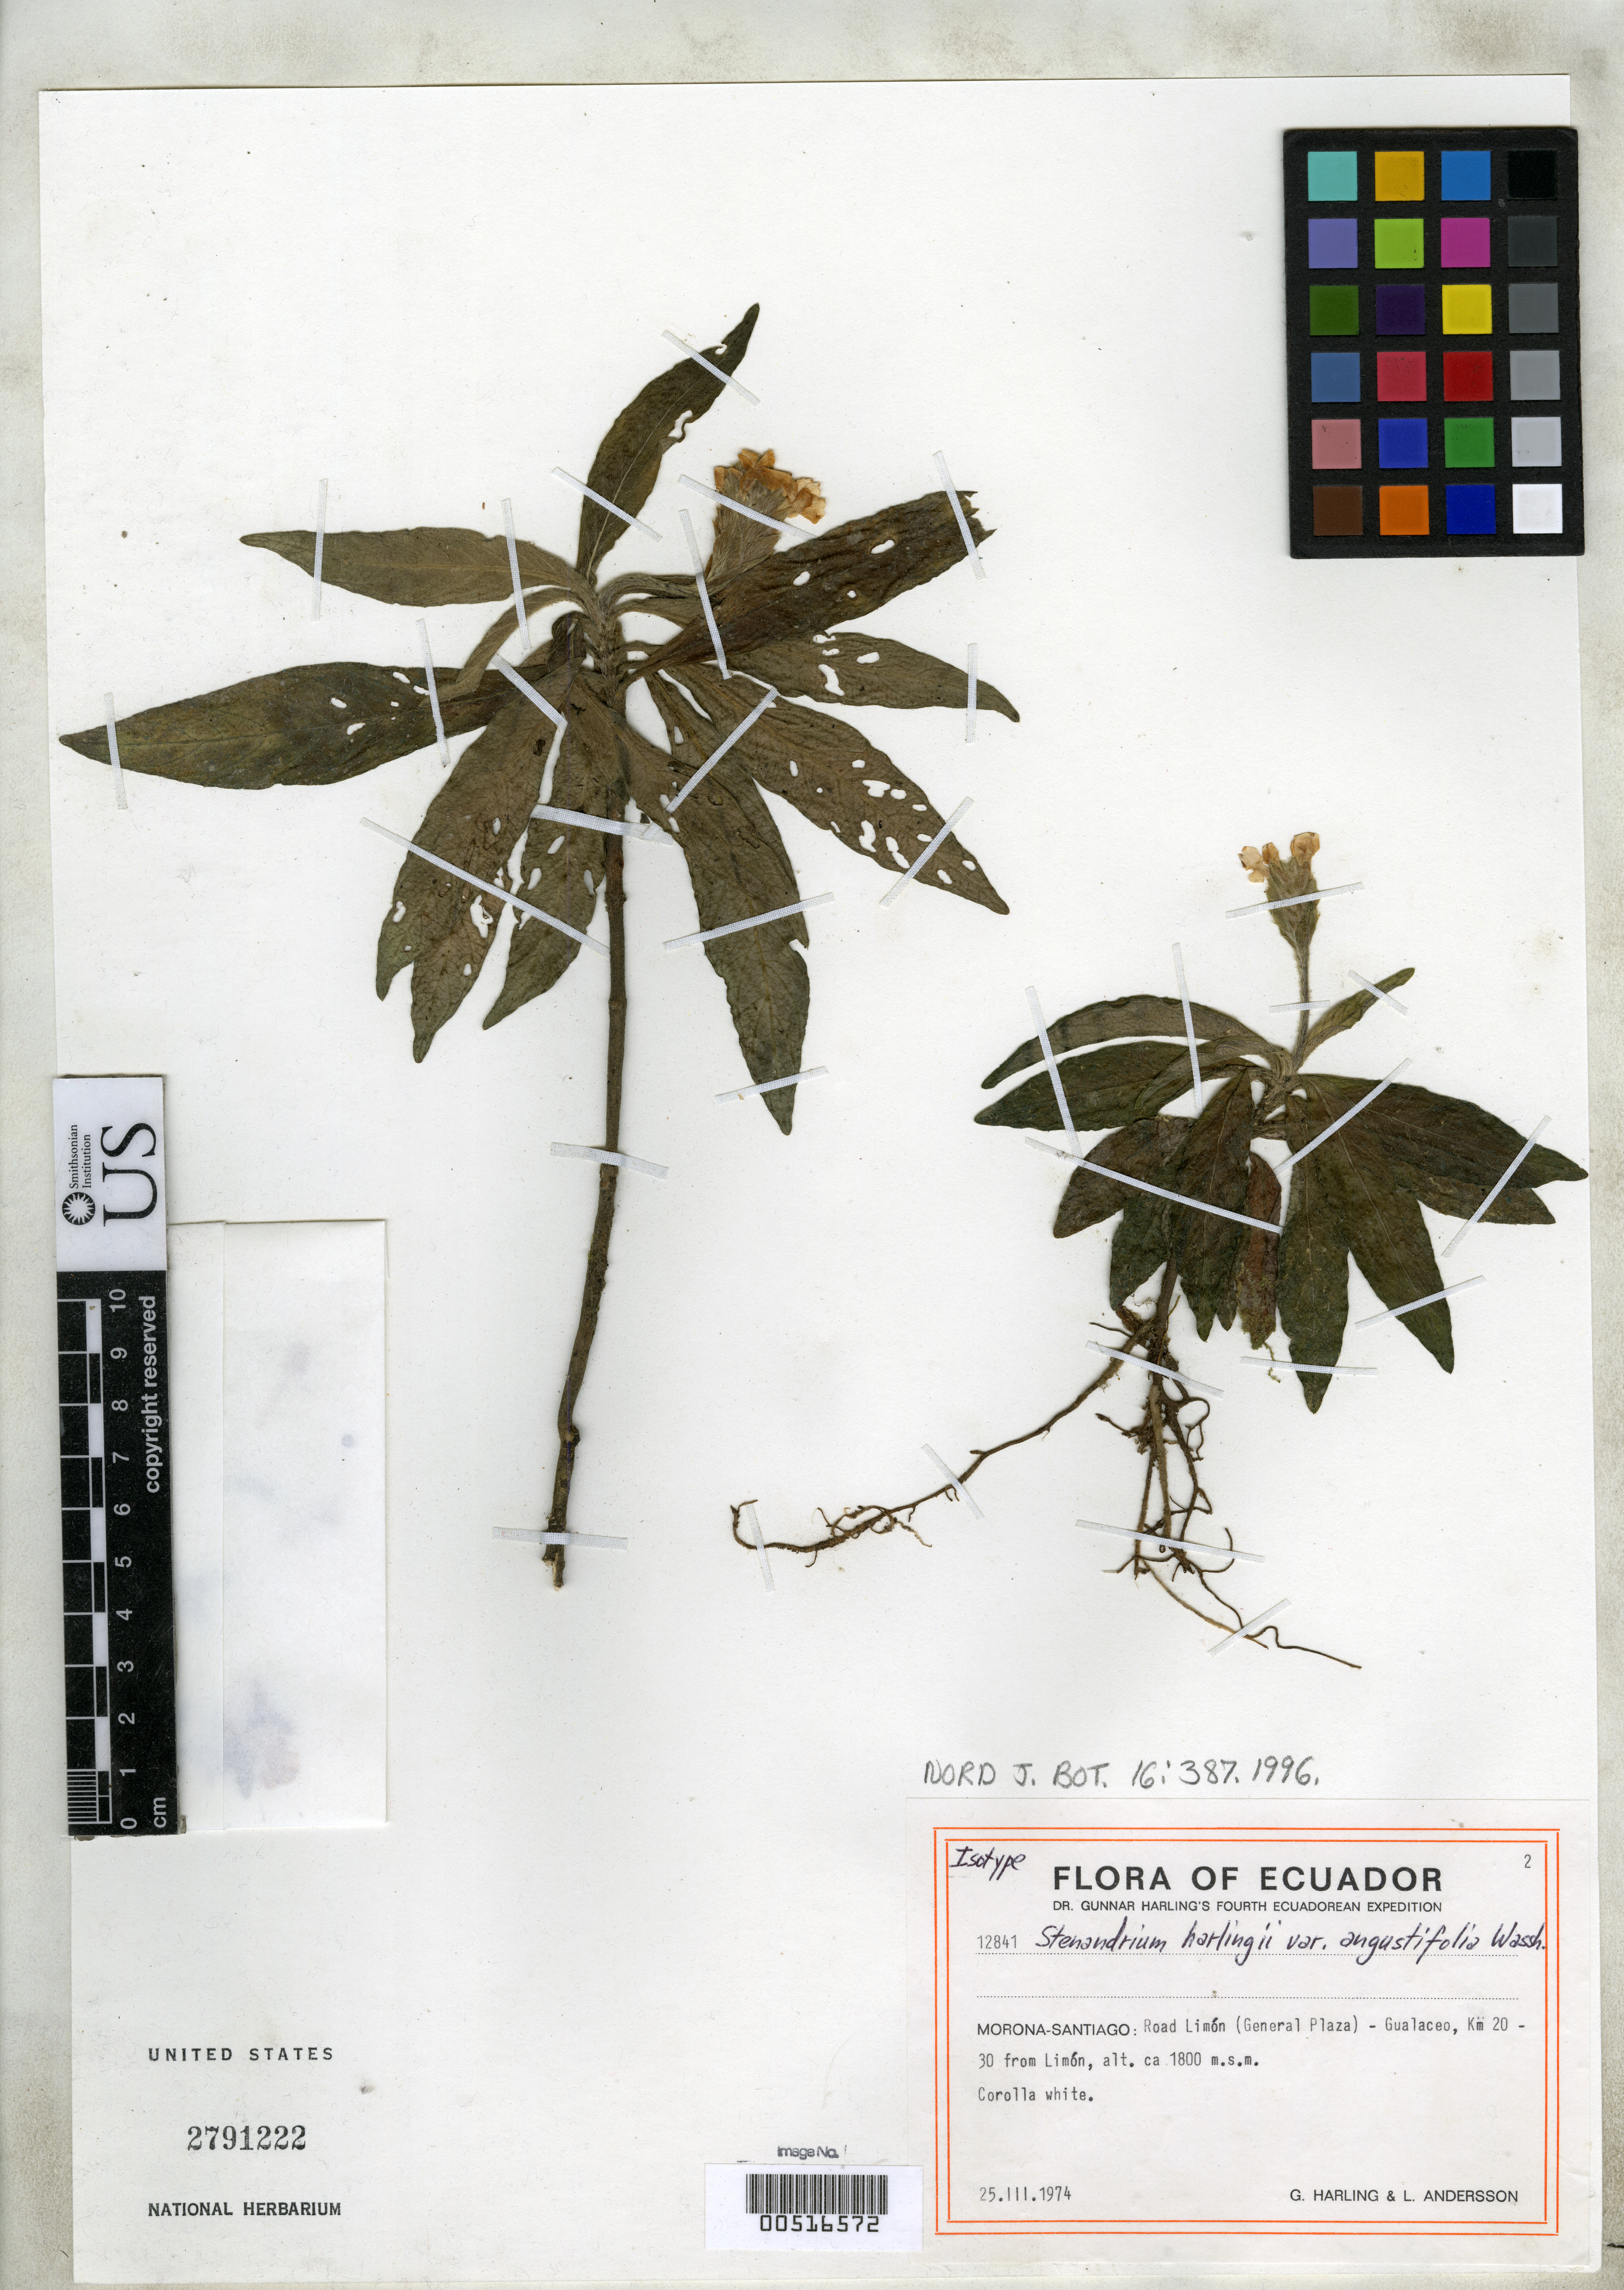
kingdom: Plantae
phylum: Tracheophyta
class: Magnoliopsida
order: Lamiales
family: Acanthaceae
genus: Stenandrium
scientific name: Stenandrium harlingii var. angustifolia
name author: Wassh.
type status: Isotype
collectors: G. Harling & L. Andersson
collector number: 12841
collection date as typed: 25 Mar 1974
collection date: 1974-03-25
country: Ecuador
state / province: Morona-Santiago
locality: Road Limon (general plaza) - Gualaceo, km 20 - 30 from Limon.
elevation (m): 1800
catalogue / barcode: US 2791222